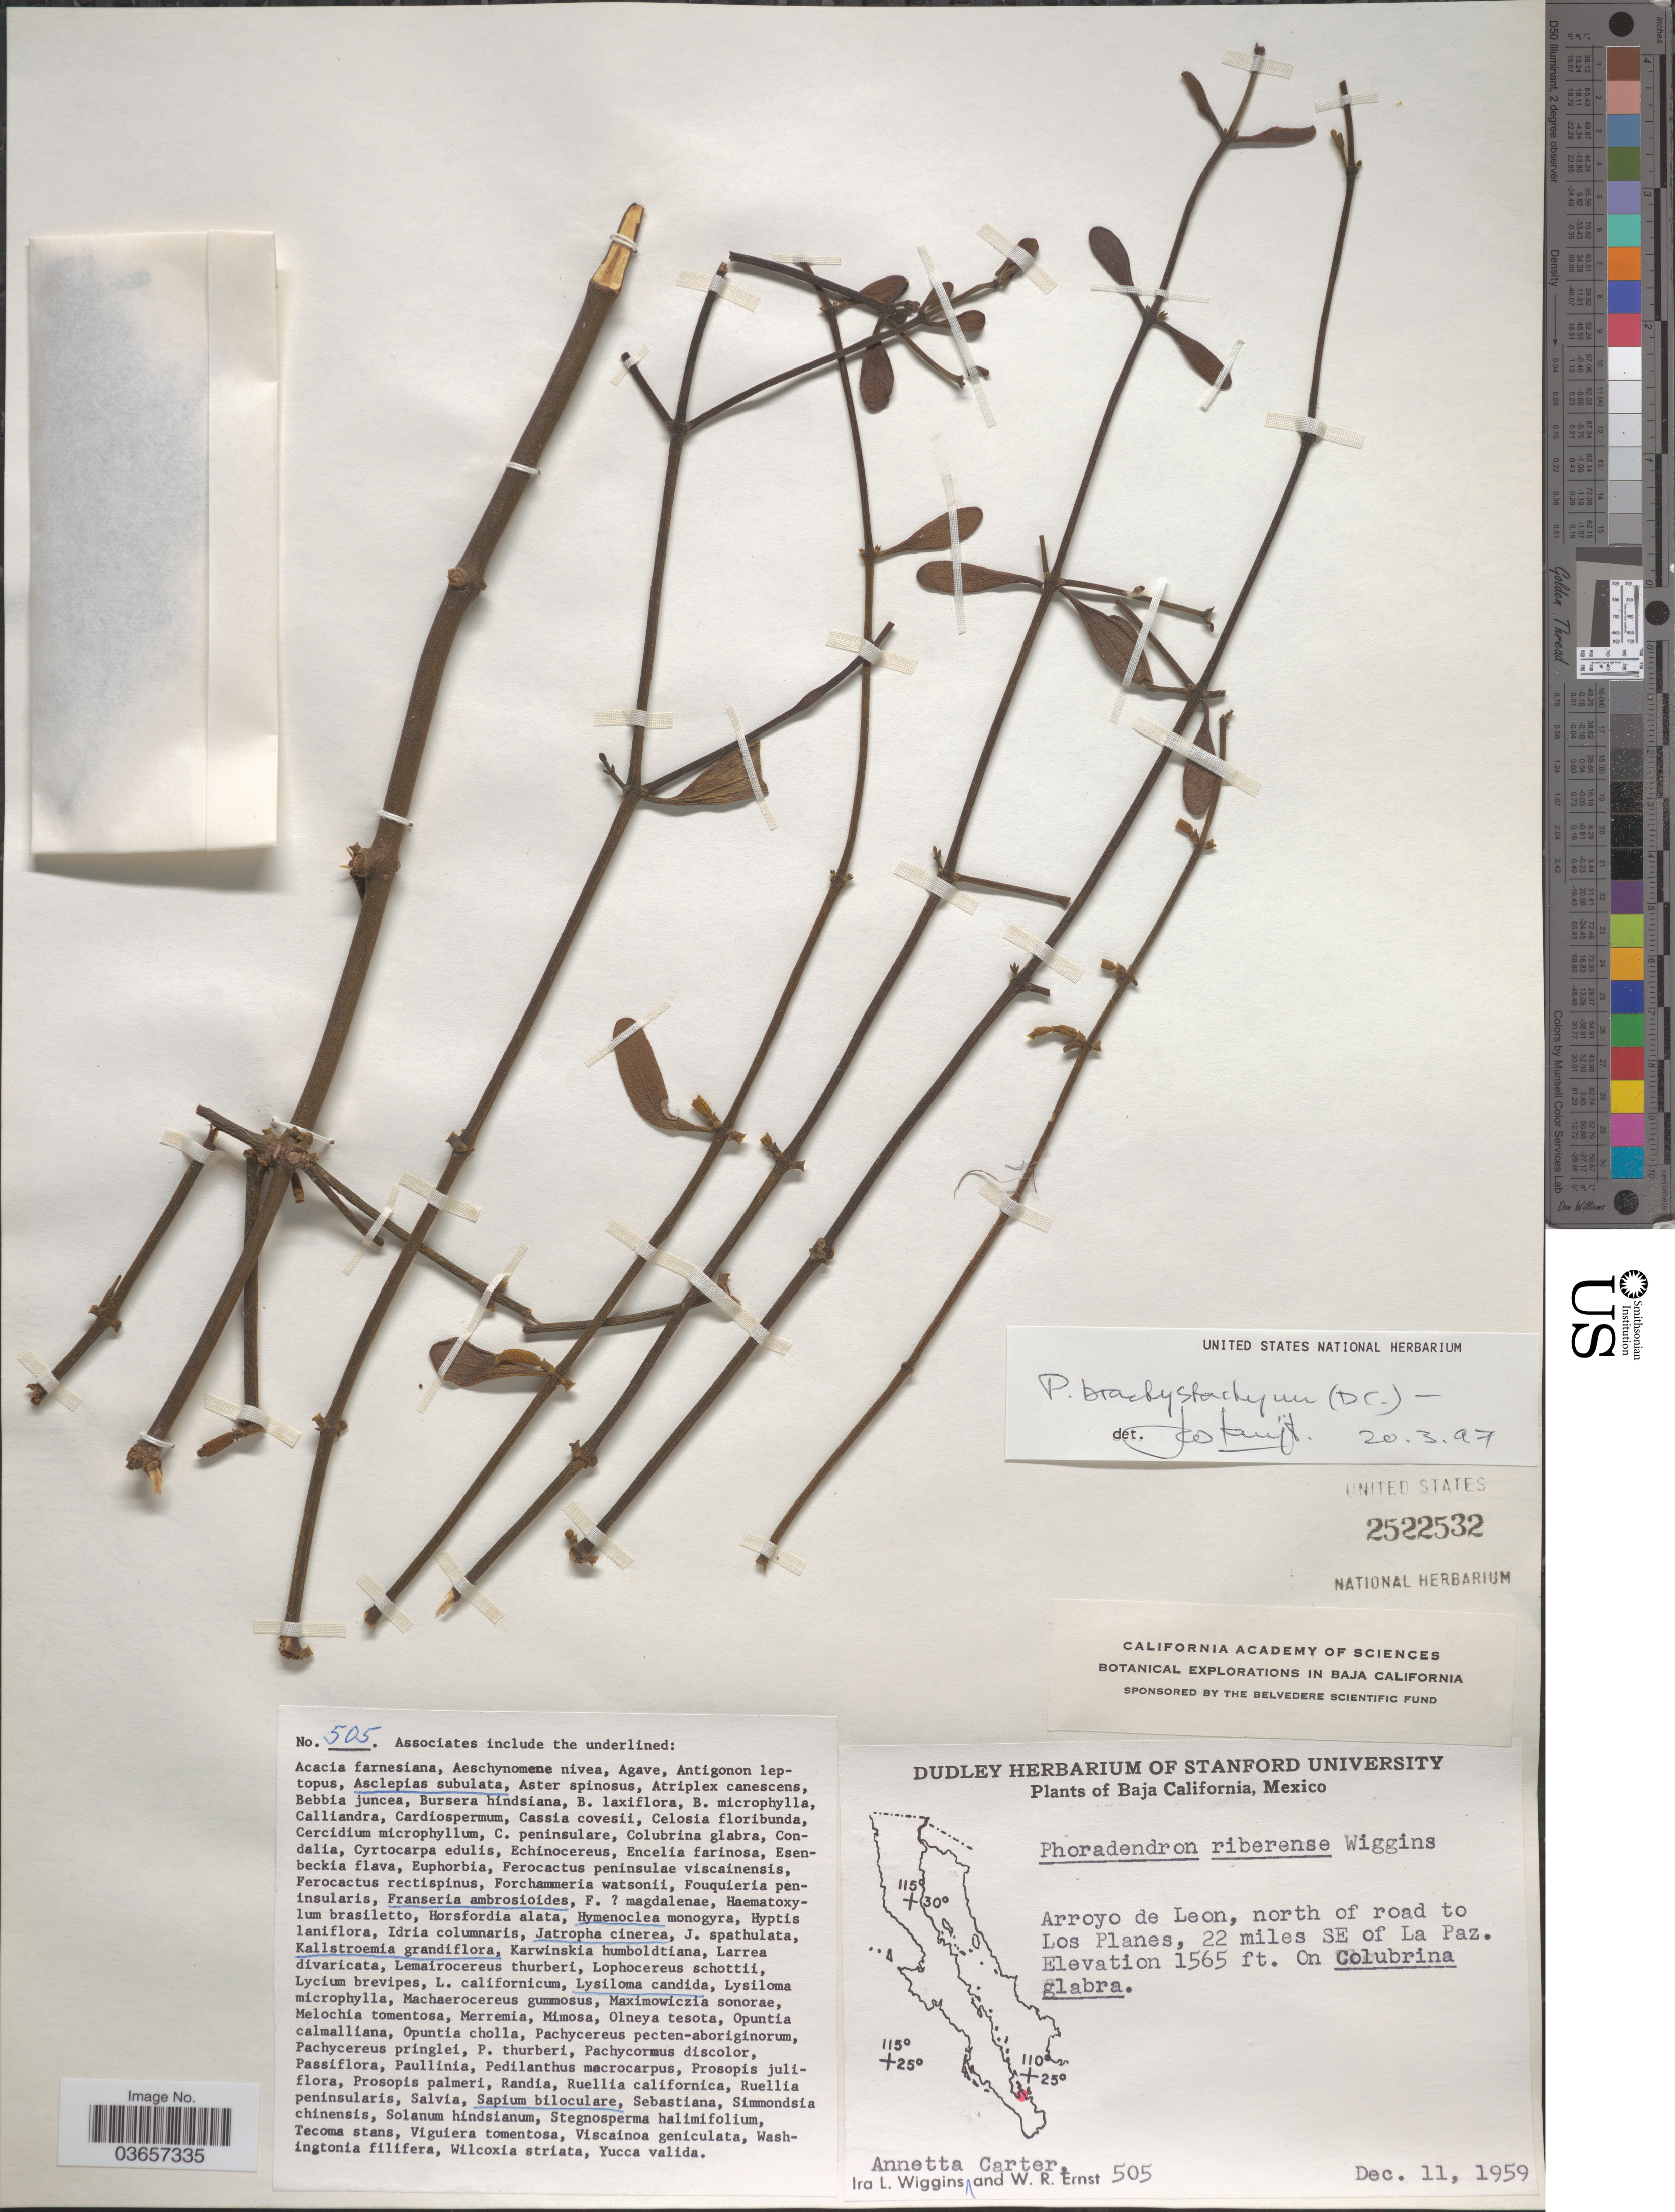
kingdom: Plantae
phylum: Tracheophyta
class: Magnoliopsida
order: Santalales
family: Viscaceae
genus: Phoradendron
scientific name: Phoradendron brachystachyum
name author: (DC.) Oliv.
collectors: I. L. Wiggins, A. Carter & W. R. Ernst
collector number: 505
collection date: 1959-12-11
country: Mexico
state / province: Baja California Sur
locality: Arroyo de Leon, north of road to Los Planes, 22 miles SE of La Paz.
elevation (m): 477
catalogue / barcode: US 2522532